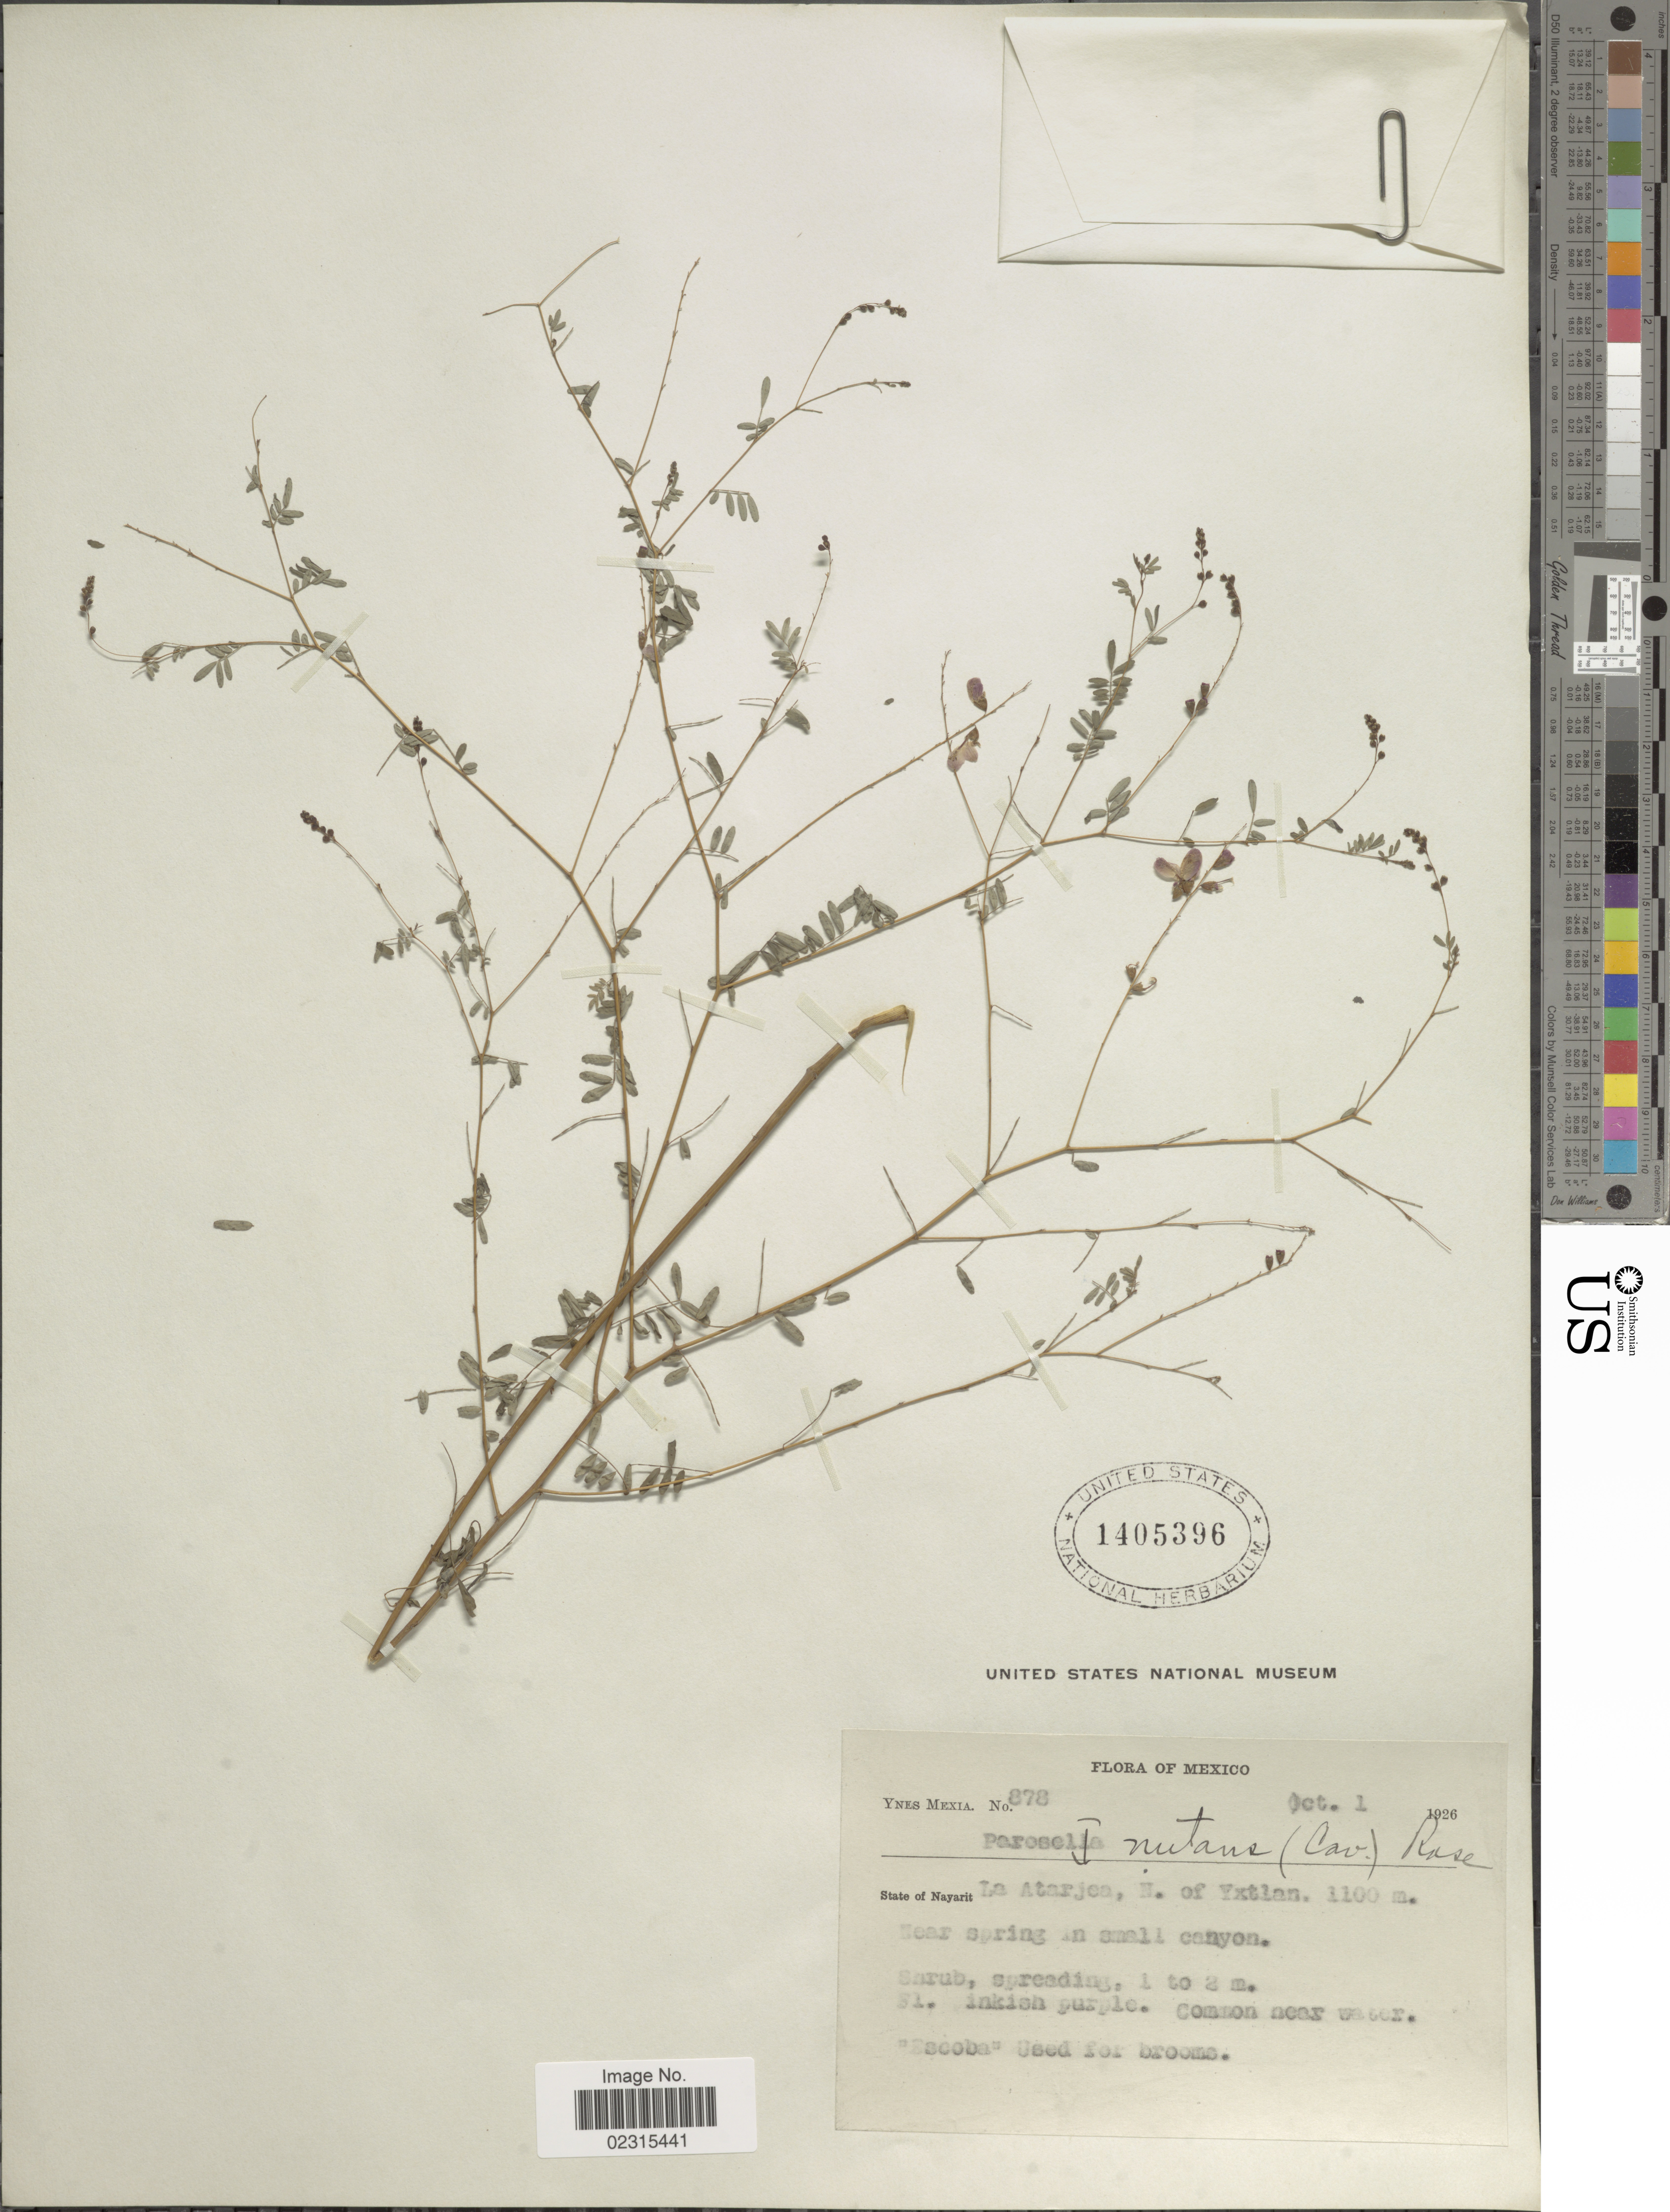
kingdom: Plantae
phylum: Tracheophyta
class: Magnoliopsida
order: Fabales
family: Fabaceae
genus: Marina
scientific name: Marina nutans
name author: (Cav.) Barneby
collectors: Y. Mexia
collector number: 878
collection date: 1926-10-01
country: Mexico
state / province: Nayarit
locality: La Atarjon, N. of Extlan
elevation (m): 1100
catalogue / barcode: US 1405396